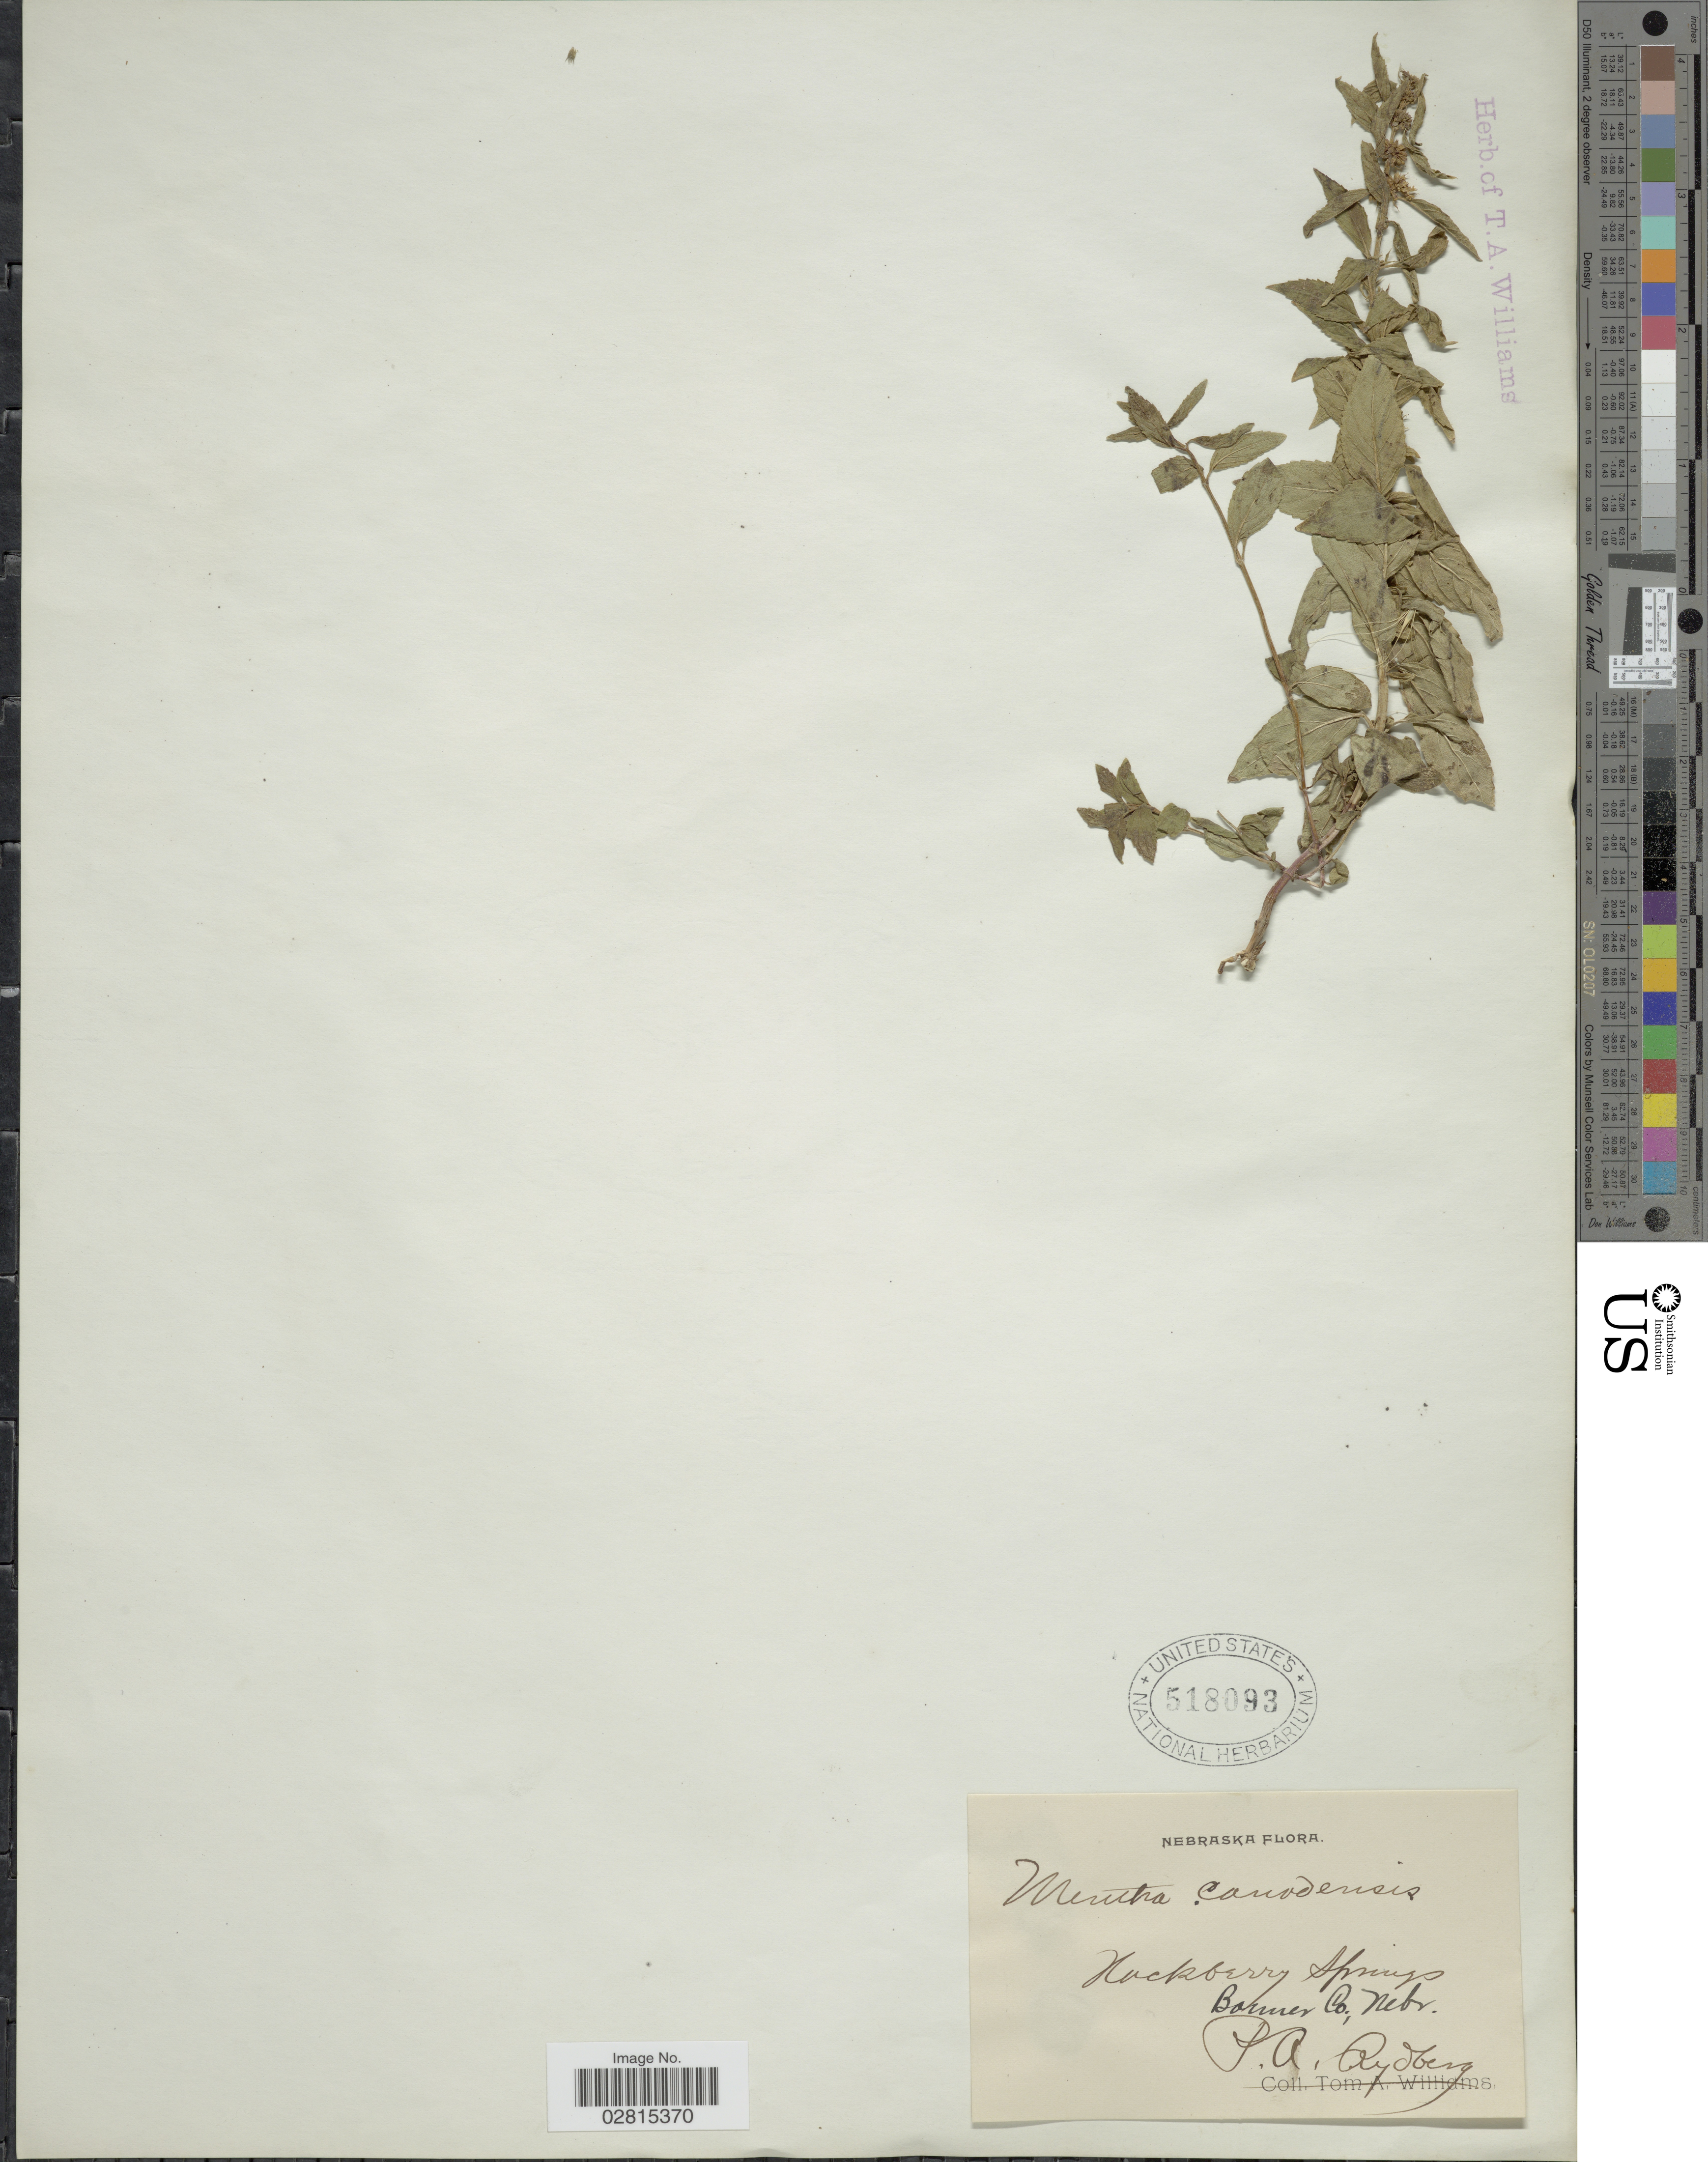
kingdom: Plantae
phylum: Tracheophyta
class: Magnoliopsida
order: Lamiales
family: Lamiaceae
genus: Mentha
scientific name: Mentha canadensis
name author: L.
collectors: P. A. Rydberg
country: United States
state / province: Nebraska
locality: Hackberry Springs, Banner Co.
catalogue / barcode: US 518093